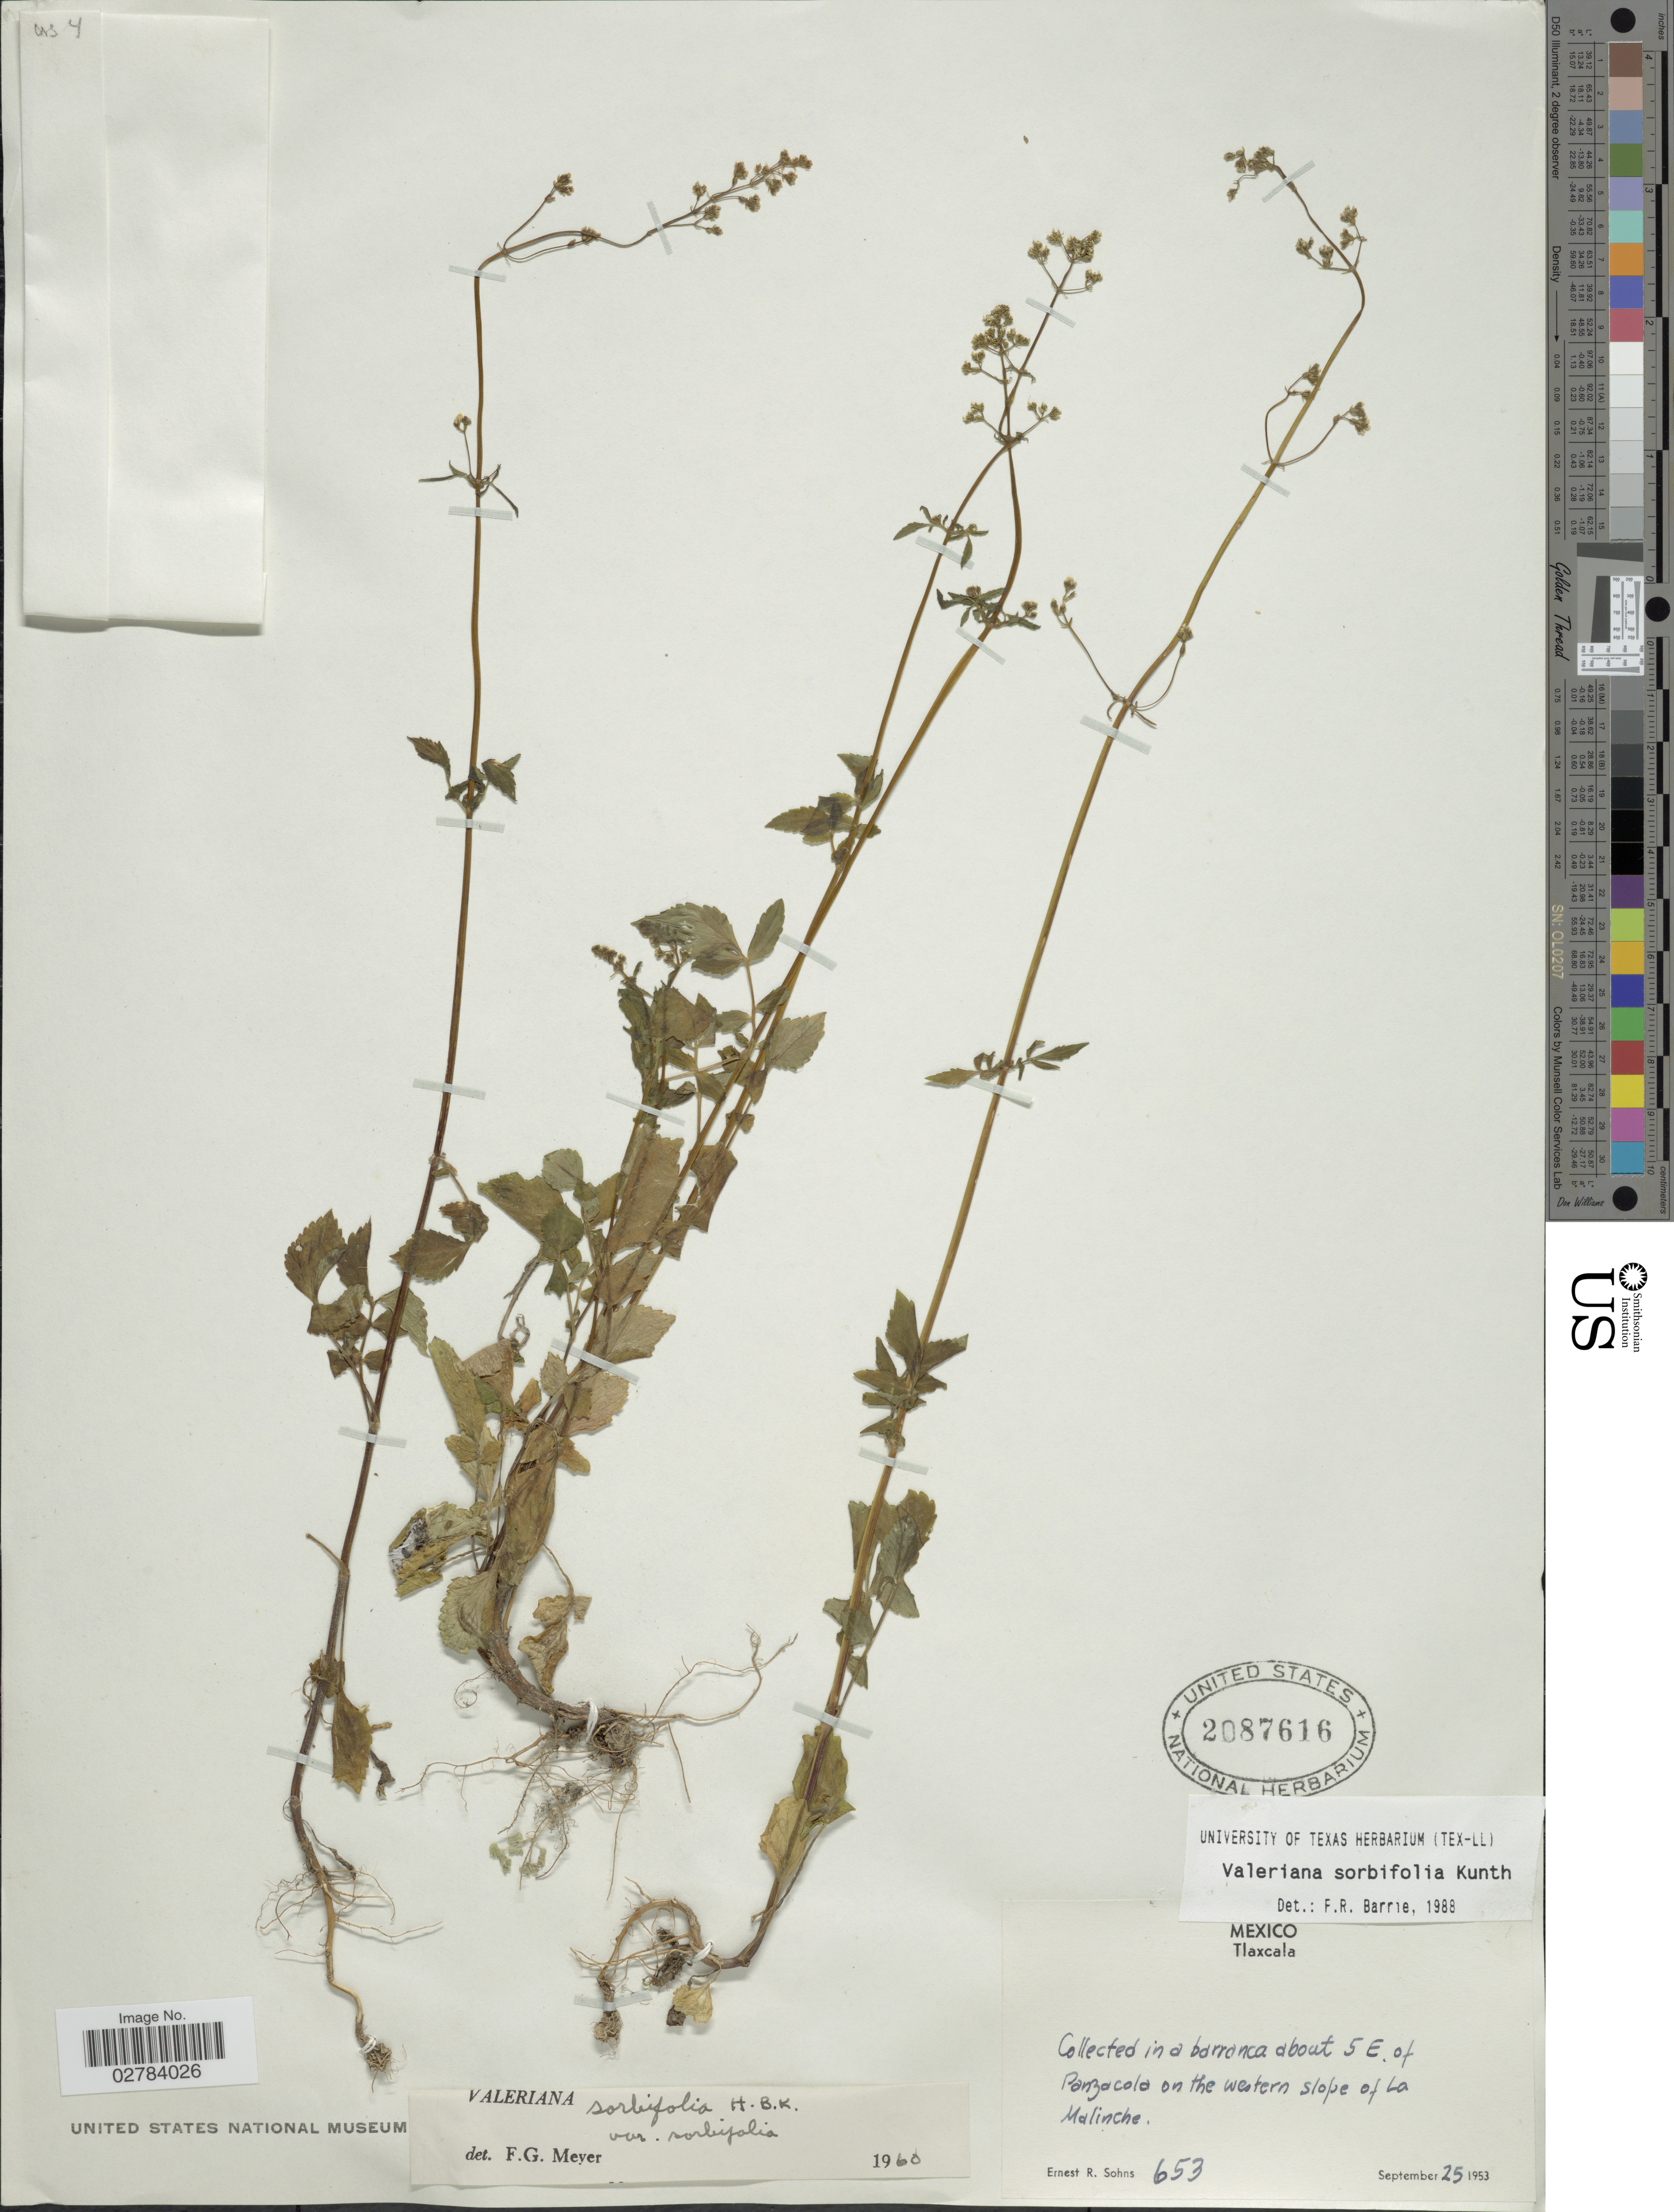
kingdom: Plantae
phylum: Tracheophyta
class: Magnoliopsida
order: Dipsacales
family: Caprifoliaceae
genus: Valeriana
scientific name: Valeriana sorbifolia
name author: Kunth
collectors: E. R. Sohns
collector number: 653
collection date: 1953-09-25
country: Mexico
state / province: Tlaxcala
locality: In a barranca about S.E. of Panzacola on the western slope of La Malinche.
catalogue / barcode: US 2087616